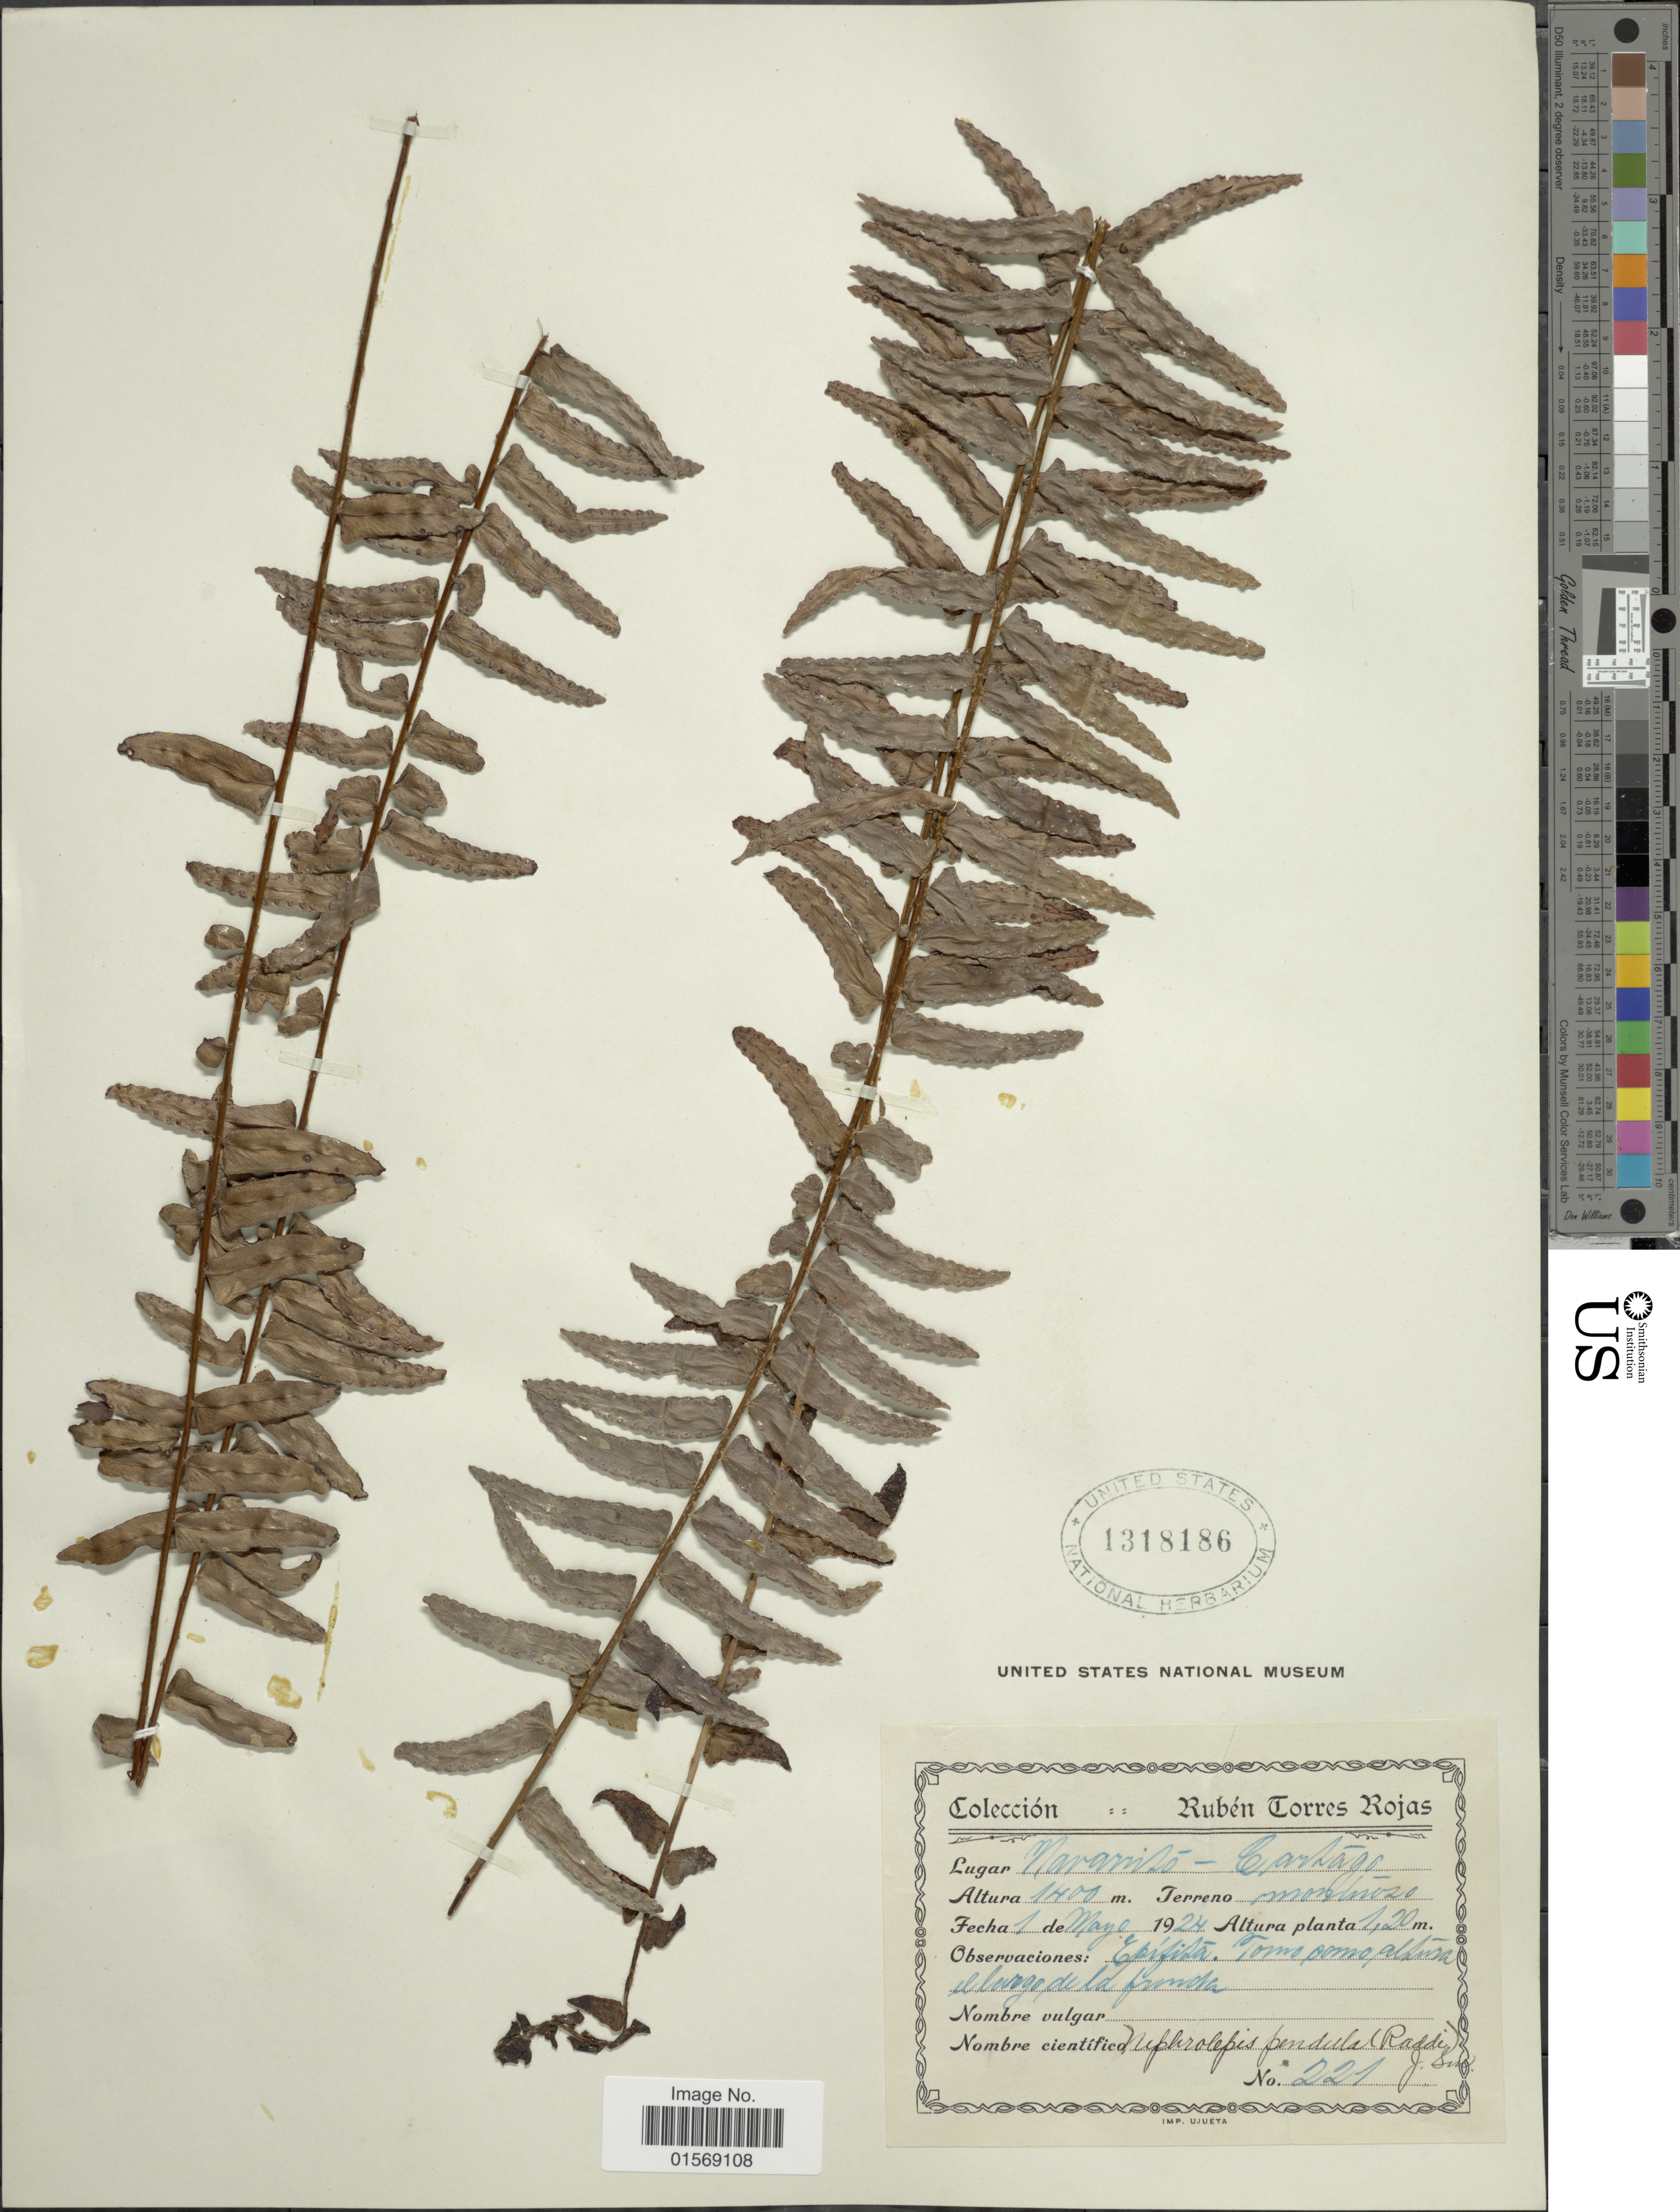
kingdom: Plantae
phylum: Tracheophyta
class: Polypodiopsida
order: Polypodiales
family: Nephrolepidaceae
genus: Nephrolepis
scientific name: Nephrolepis pendula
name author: (Raddi) J. Sm.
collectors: R. Torres Rojas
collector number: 221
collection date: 1924-05-01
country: Costa Rica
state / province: Cartago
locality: Navarrito - Cartago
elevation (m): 420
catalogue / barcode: US 1318186